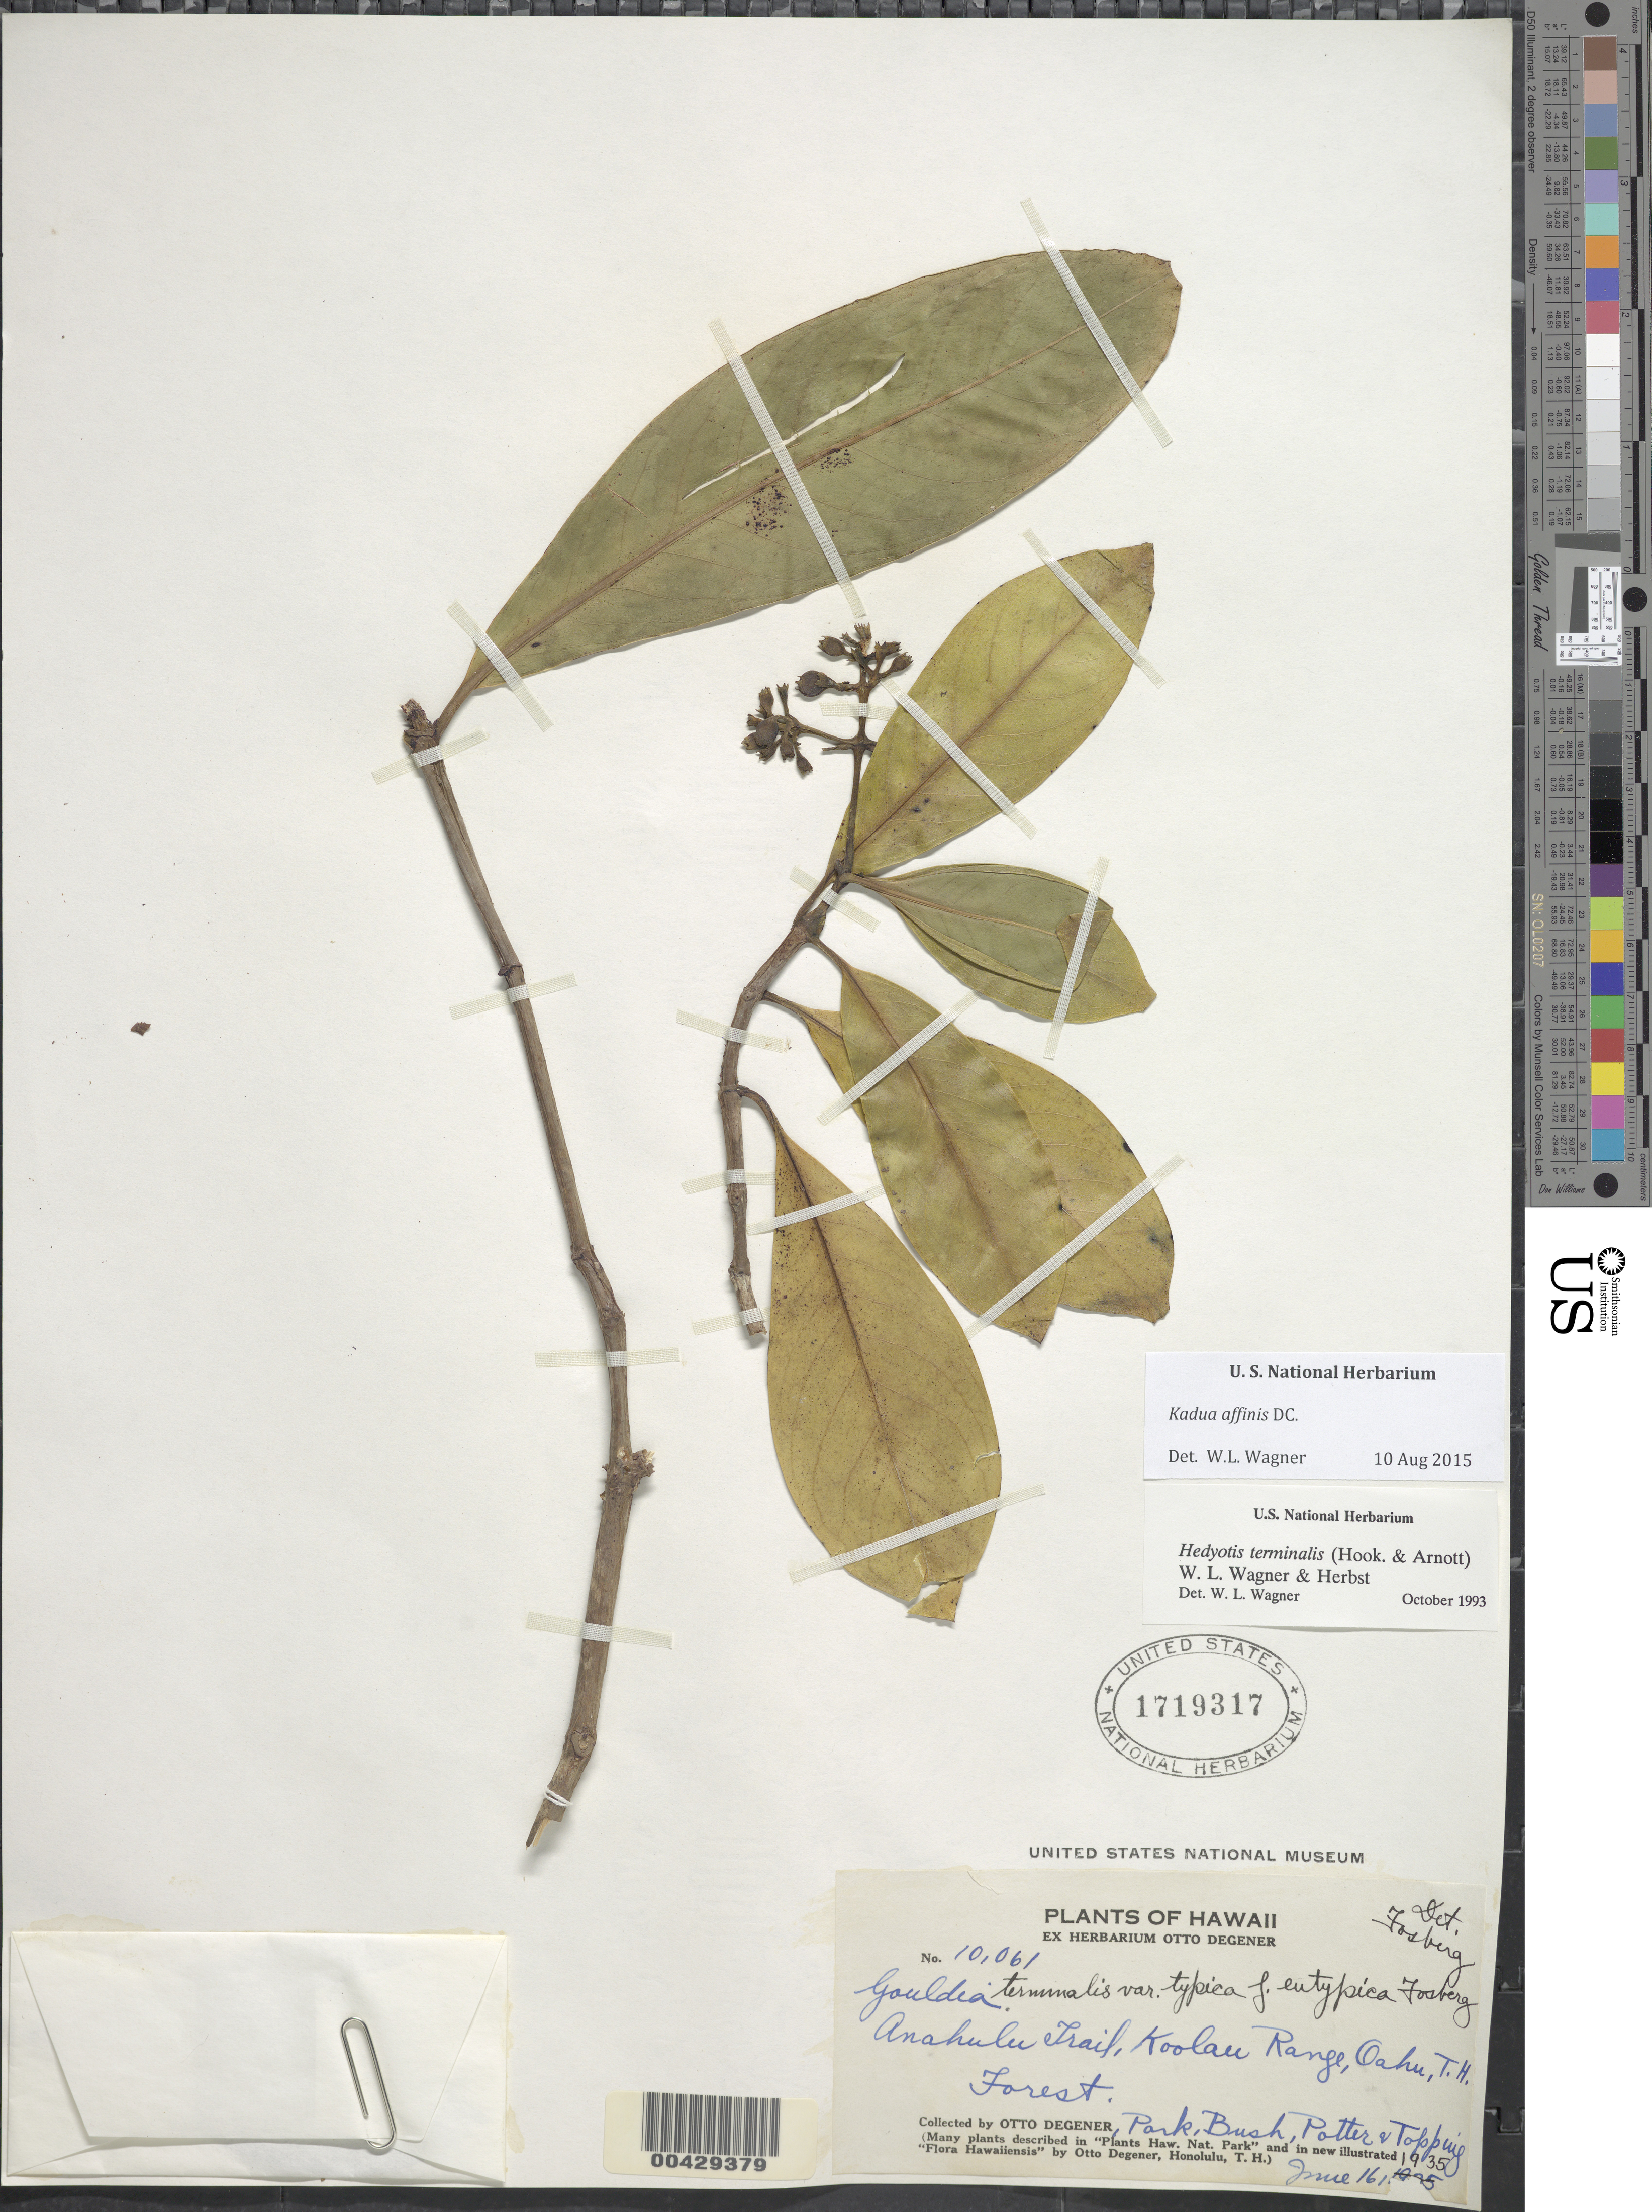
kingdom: Plantae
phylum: Tracheophyta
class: Magnoliopsida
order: Gentianales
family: Rubiaceae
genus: Kadua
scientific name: Kadua affinis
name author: DC.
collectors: O. Degener, Park, B. F. Bush, Potter & D. L. Topping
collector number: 10061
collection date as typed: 16 Jun 1935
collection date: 1935-06-16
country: United States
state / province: Hawaii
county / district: Honolulu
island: Oahu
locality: Anahulu Trail, Koolau Range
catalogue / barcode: US 1719317